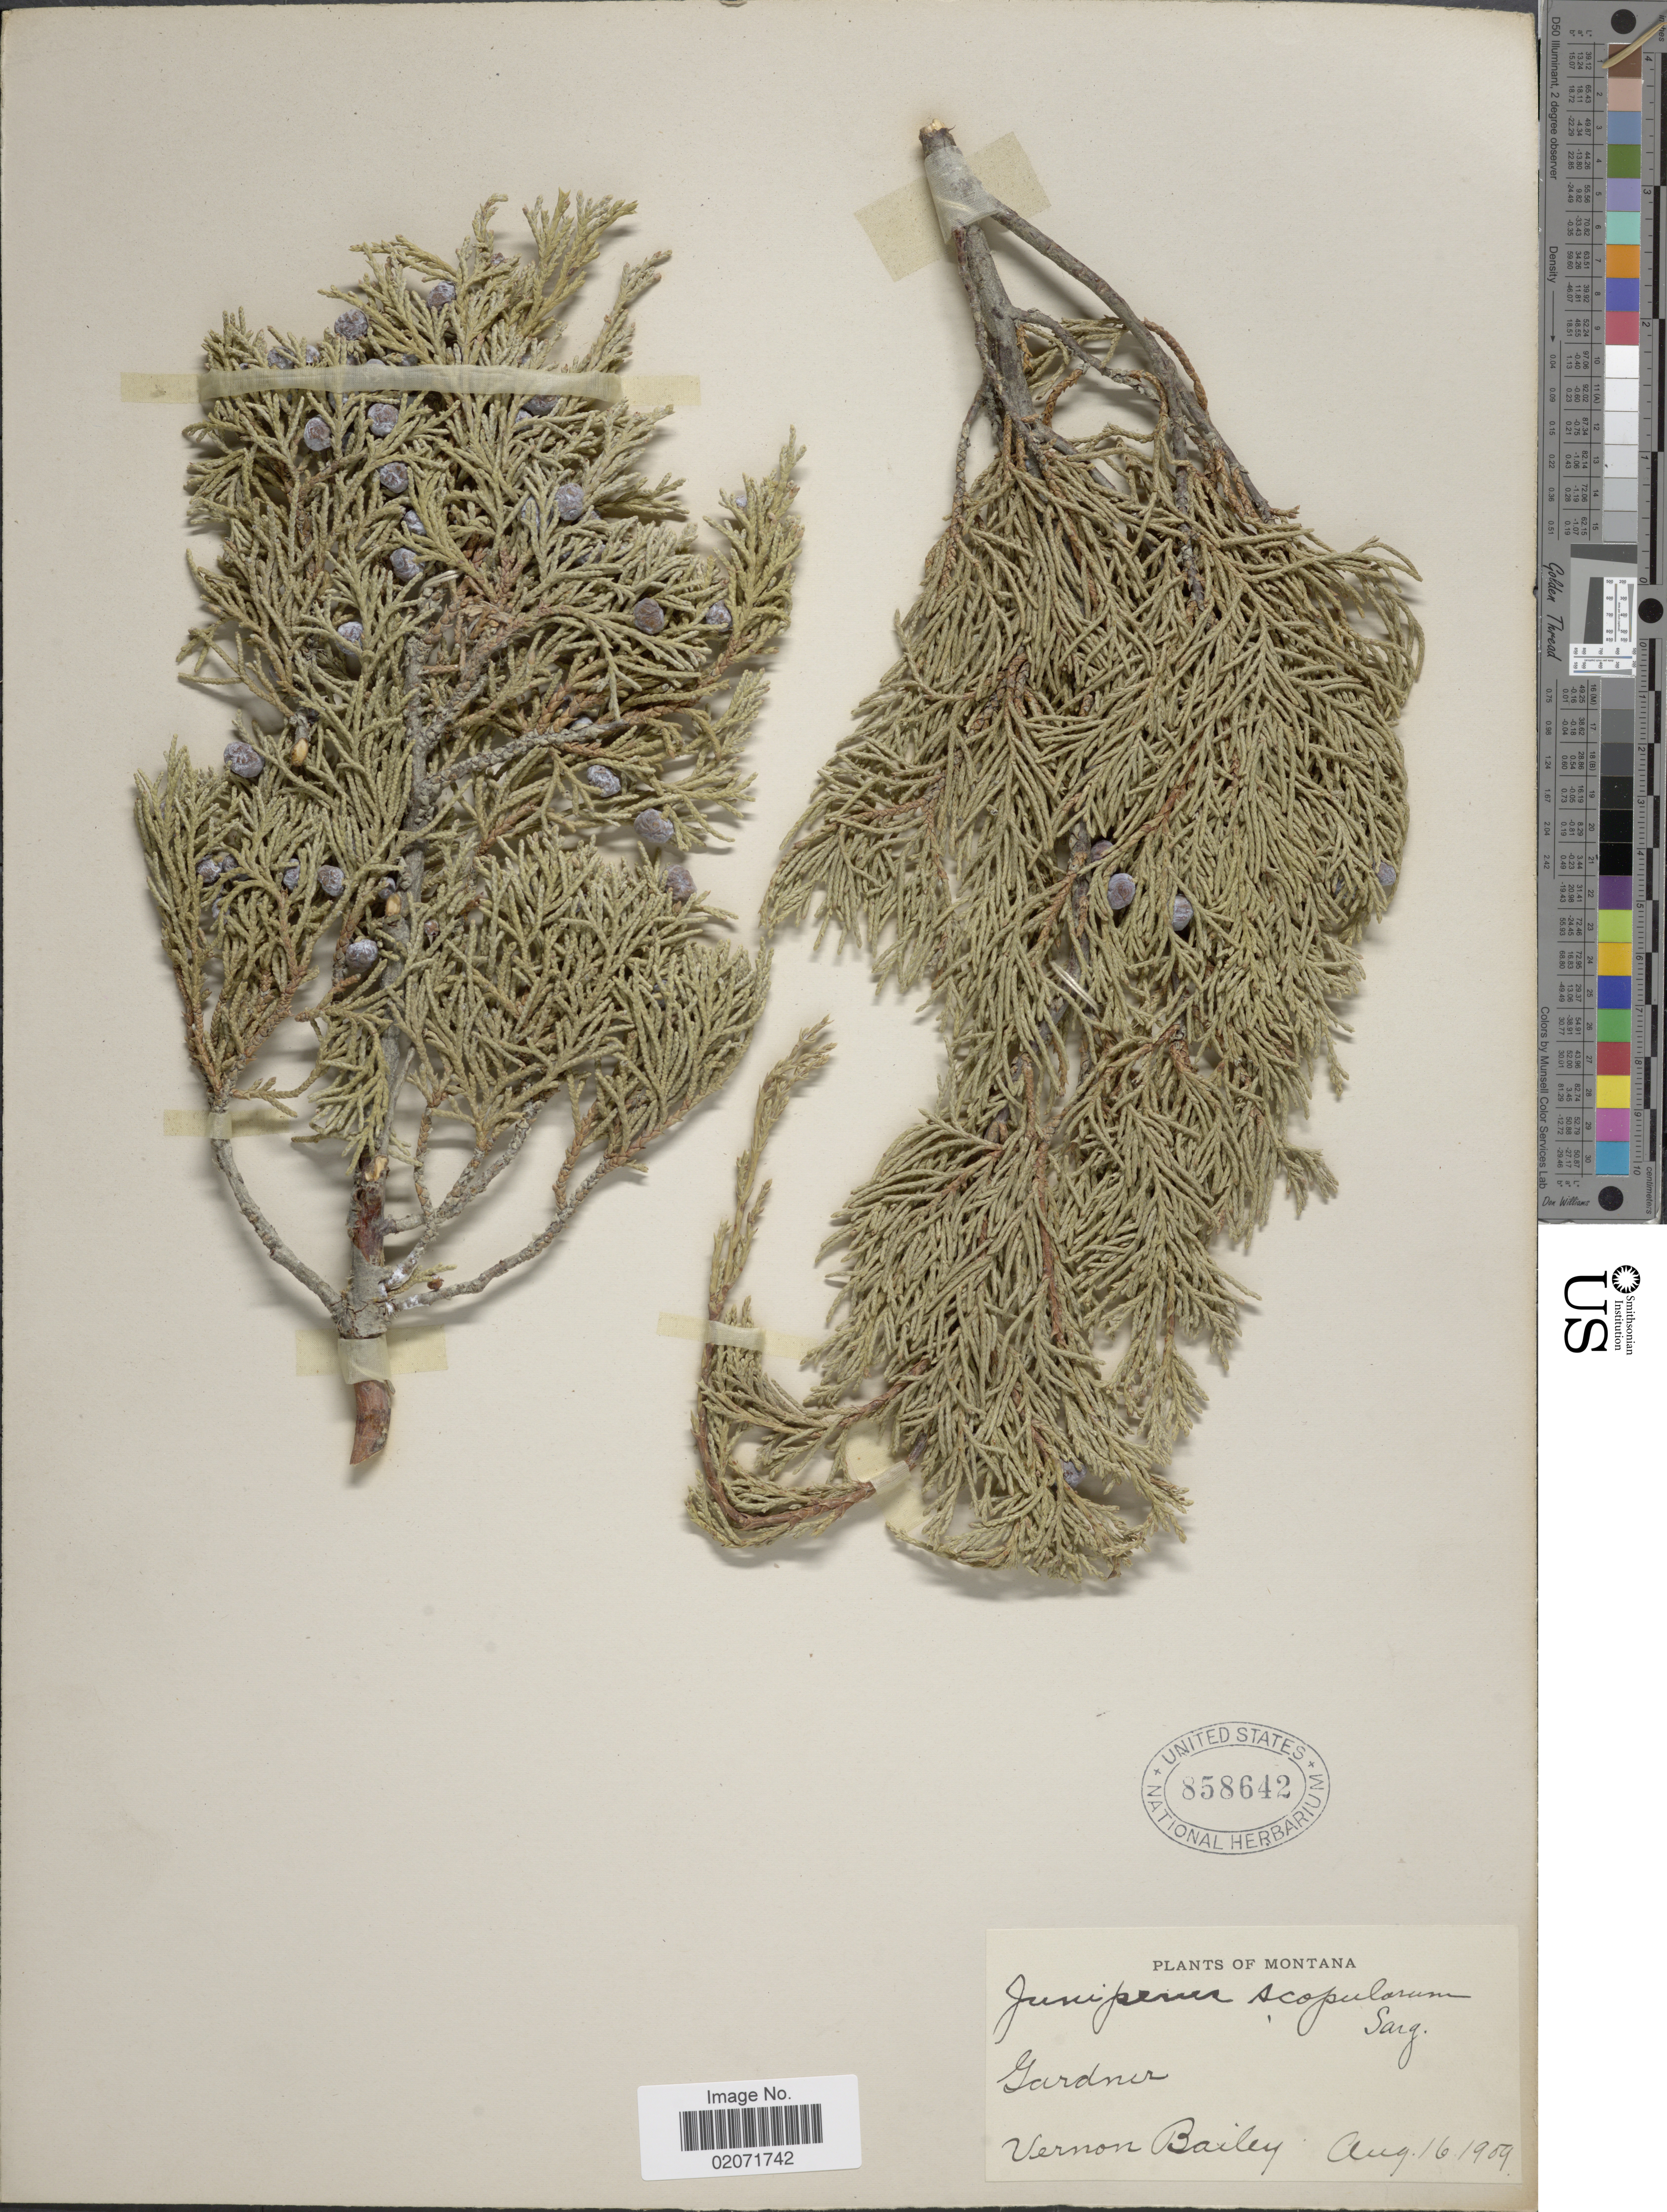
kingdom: Plantae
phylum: Tracheophyta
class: Pinopsida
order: Pinales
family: Cupressaceae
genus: Juniperus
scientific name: Juniperus scopulorum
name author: Sarg.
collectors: V. O. Bailey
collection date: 1909-08-16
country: United States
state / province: Montana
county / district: Gallatin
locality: Gardner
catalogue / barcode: US 858642